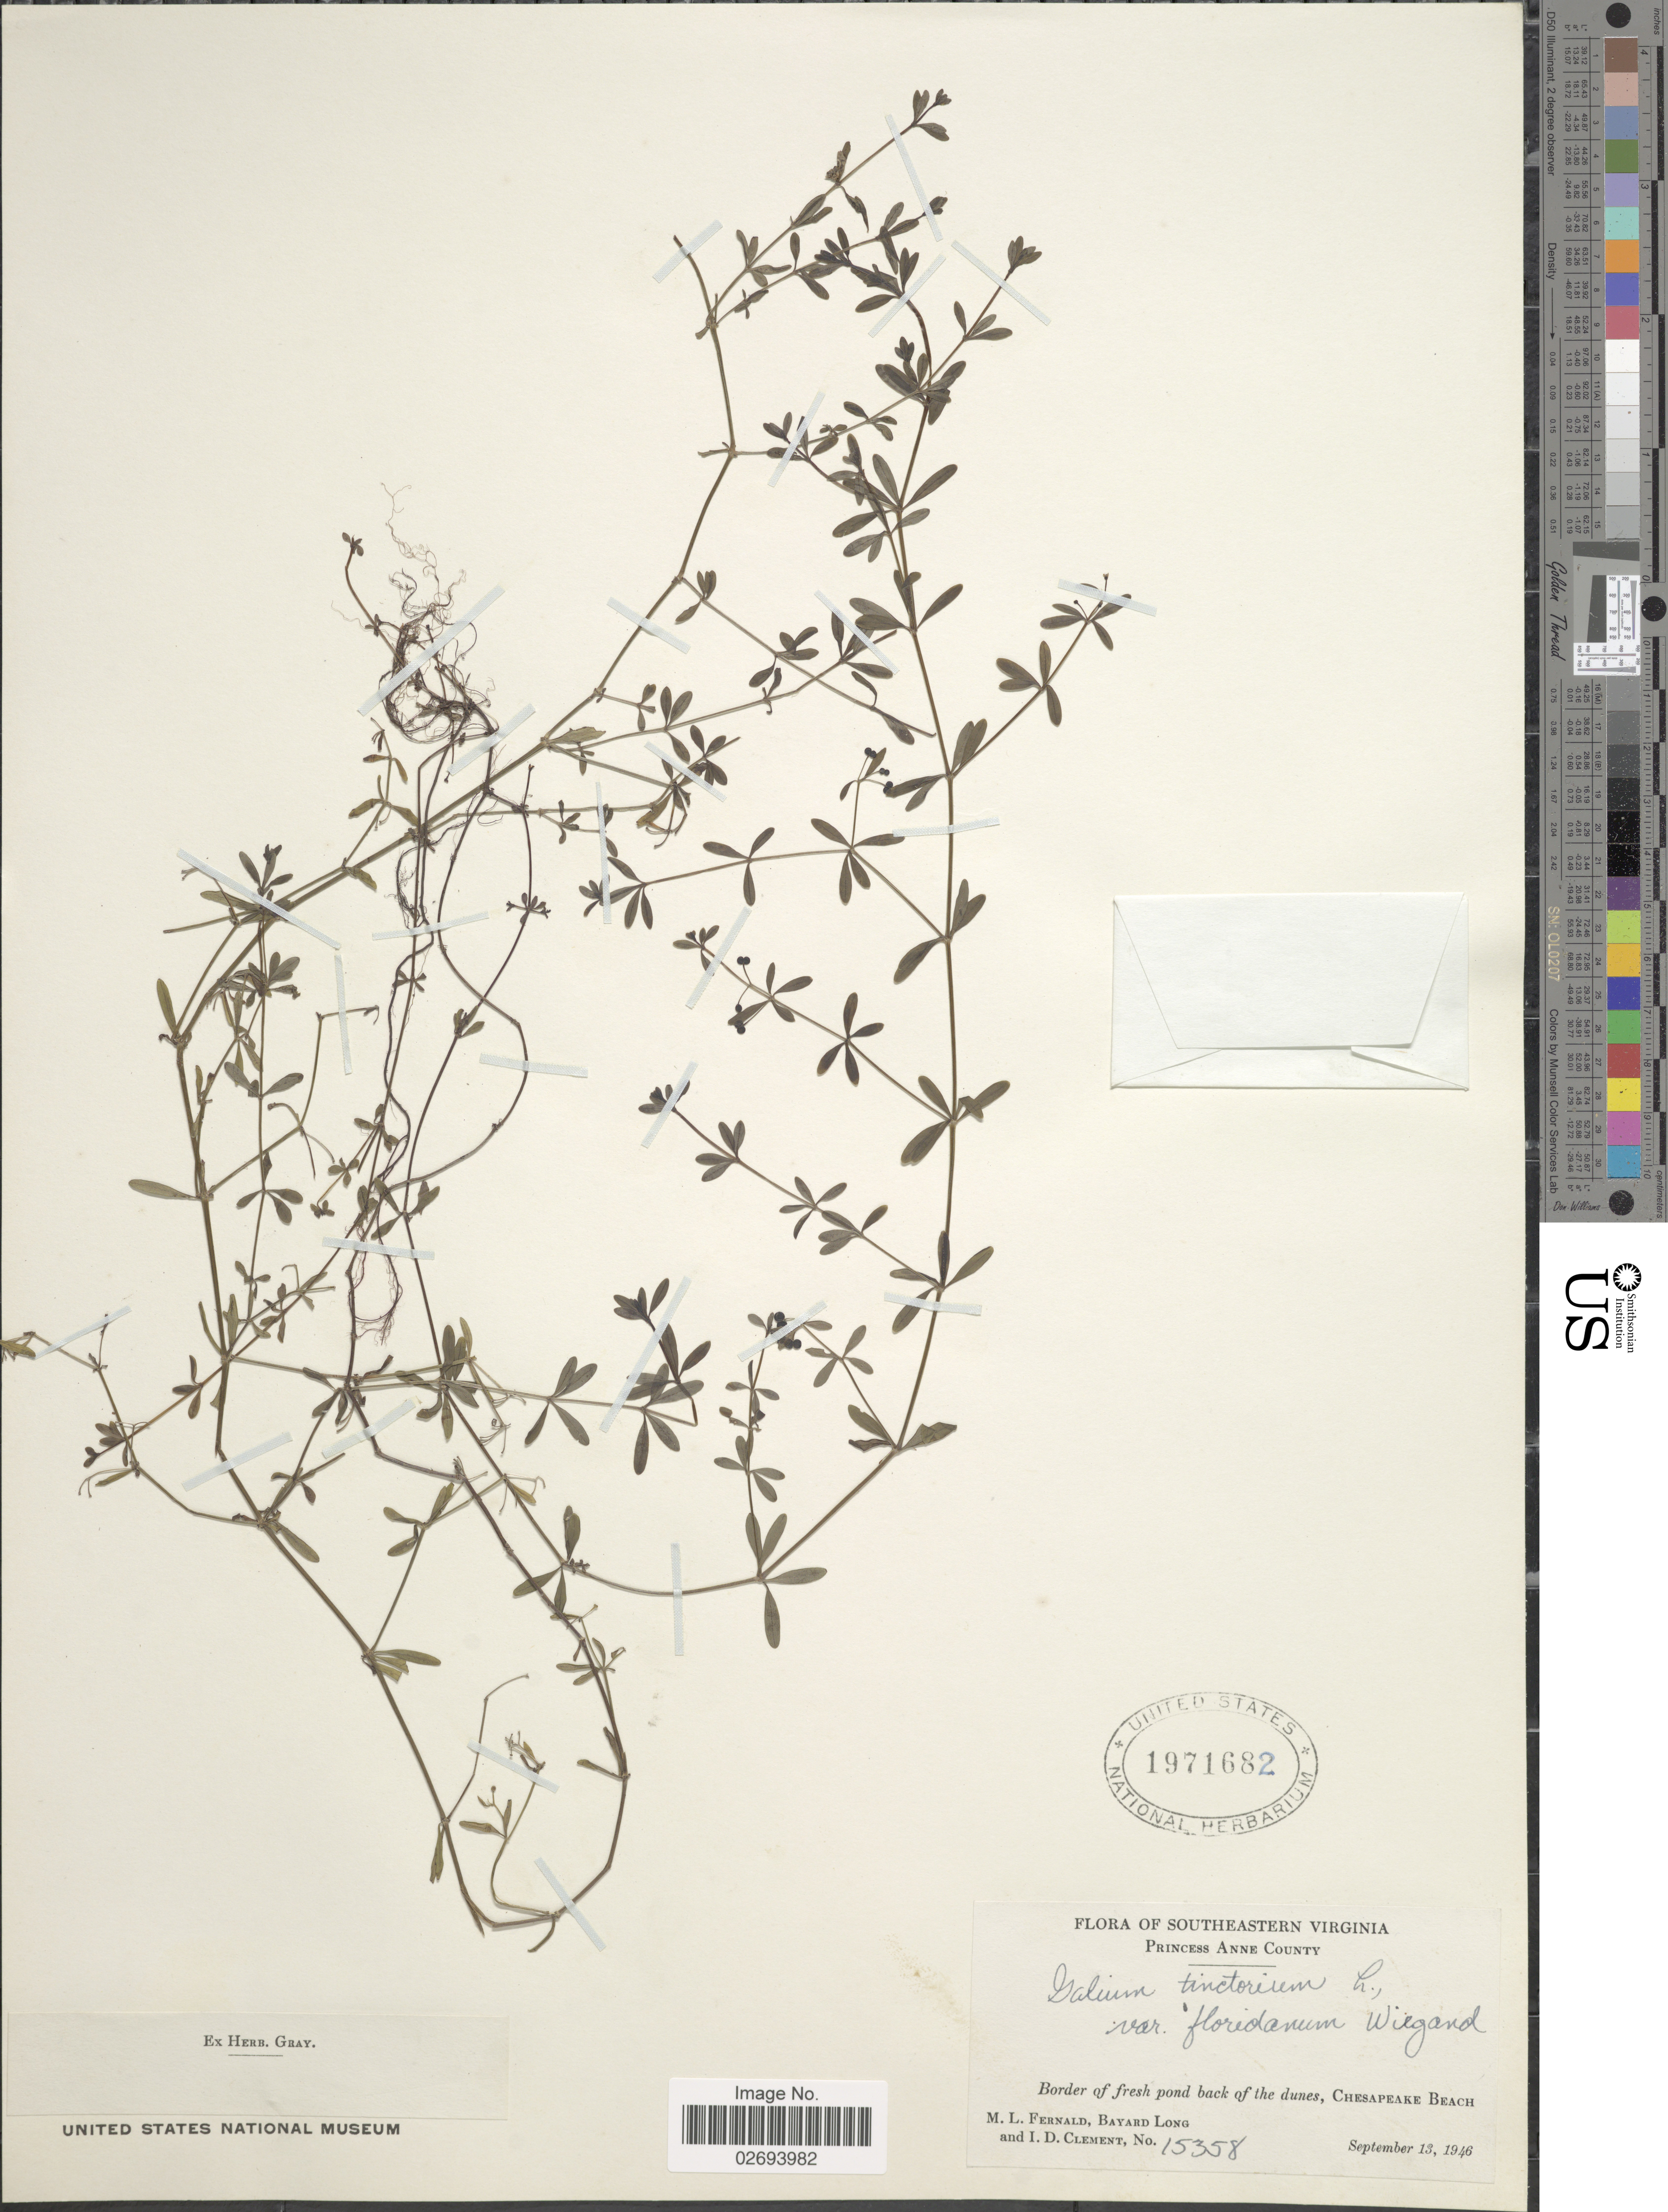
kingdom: Plantae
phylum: Tracheophyta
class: Magnoliopsida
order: Gentianales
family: Rubiaceae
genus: Galium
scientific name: Galium tinctorium var. floridanum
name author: Wiegand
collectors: M. L. Fernald, B. Long & I. Clement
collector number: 15358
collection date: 1946-09-13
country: United States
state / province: Virginia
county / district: City of Virginia Beach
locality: Southeastern Virginia. Princess Anne County. Border of fresh pond back of the dunes, Chesapeake Beach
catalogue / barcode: US 1971682